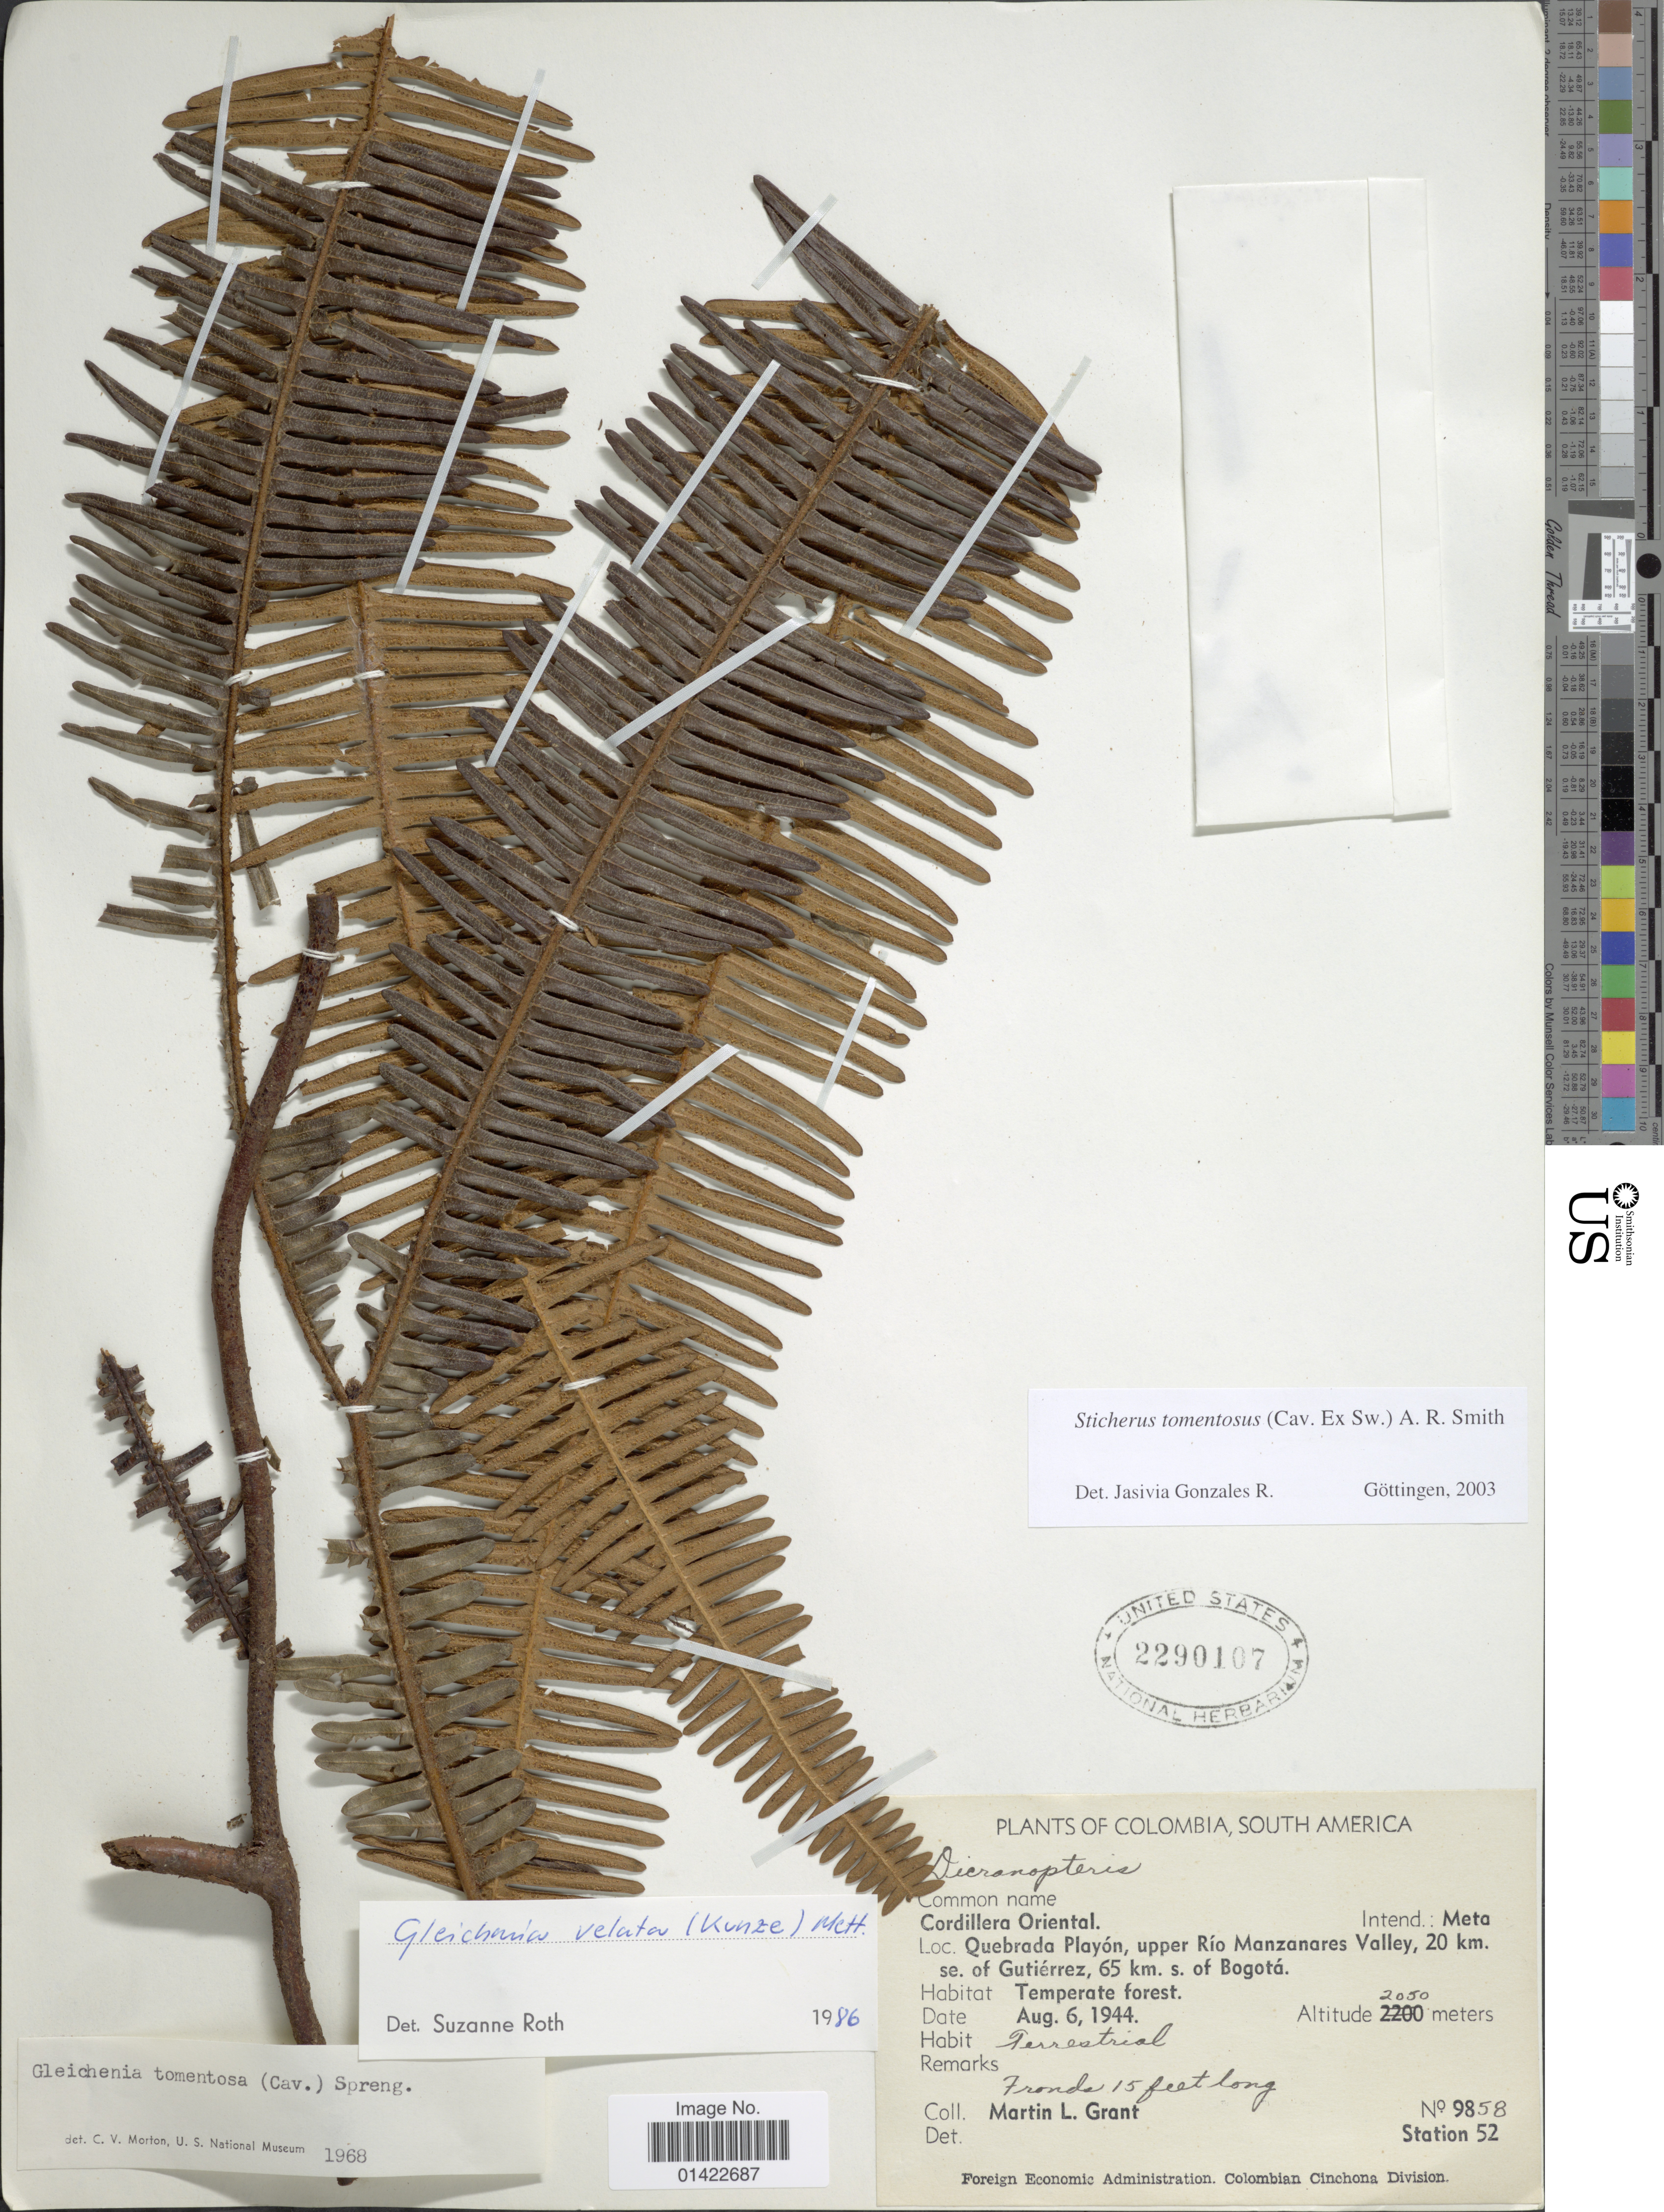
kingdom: Plantae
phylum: Tracheophyta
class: Polypodiopsida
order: Gleicheniales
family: Gleicheniaceae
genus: Sticherus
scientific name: Sticherus tomentosus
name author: (Cav. ex Sw.) A.R. Sm.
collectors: M. L. Grant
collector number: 9858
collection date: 1944-08-06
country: Colombia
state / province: Meta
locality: Cordillera Oriental. Quebrada Playón, upper Río Manzanares Valley, 20 km. se. of Guttiérrez, 65 km. s. of Bogotá.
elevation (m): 2050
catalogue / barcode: US 2290107